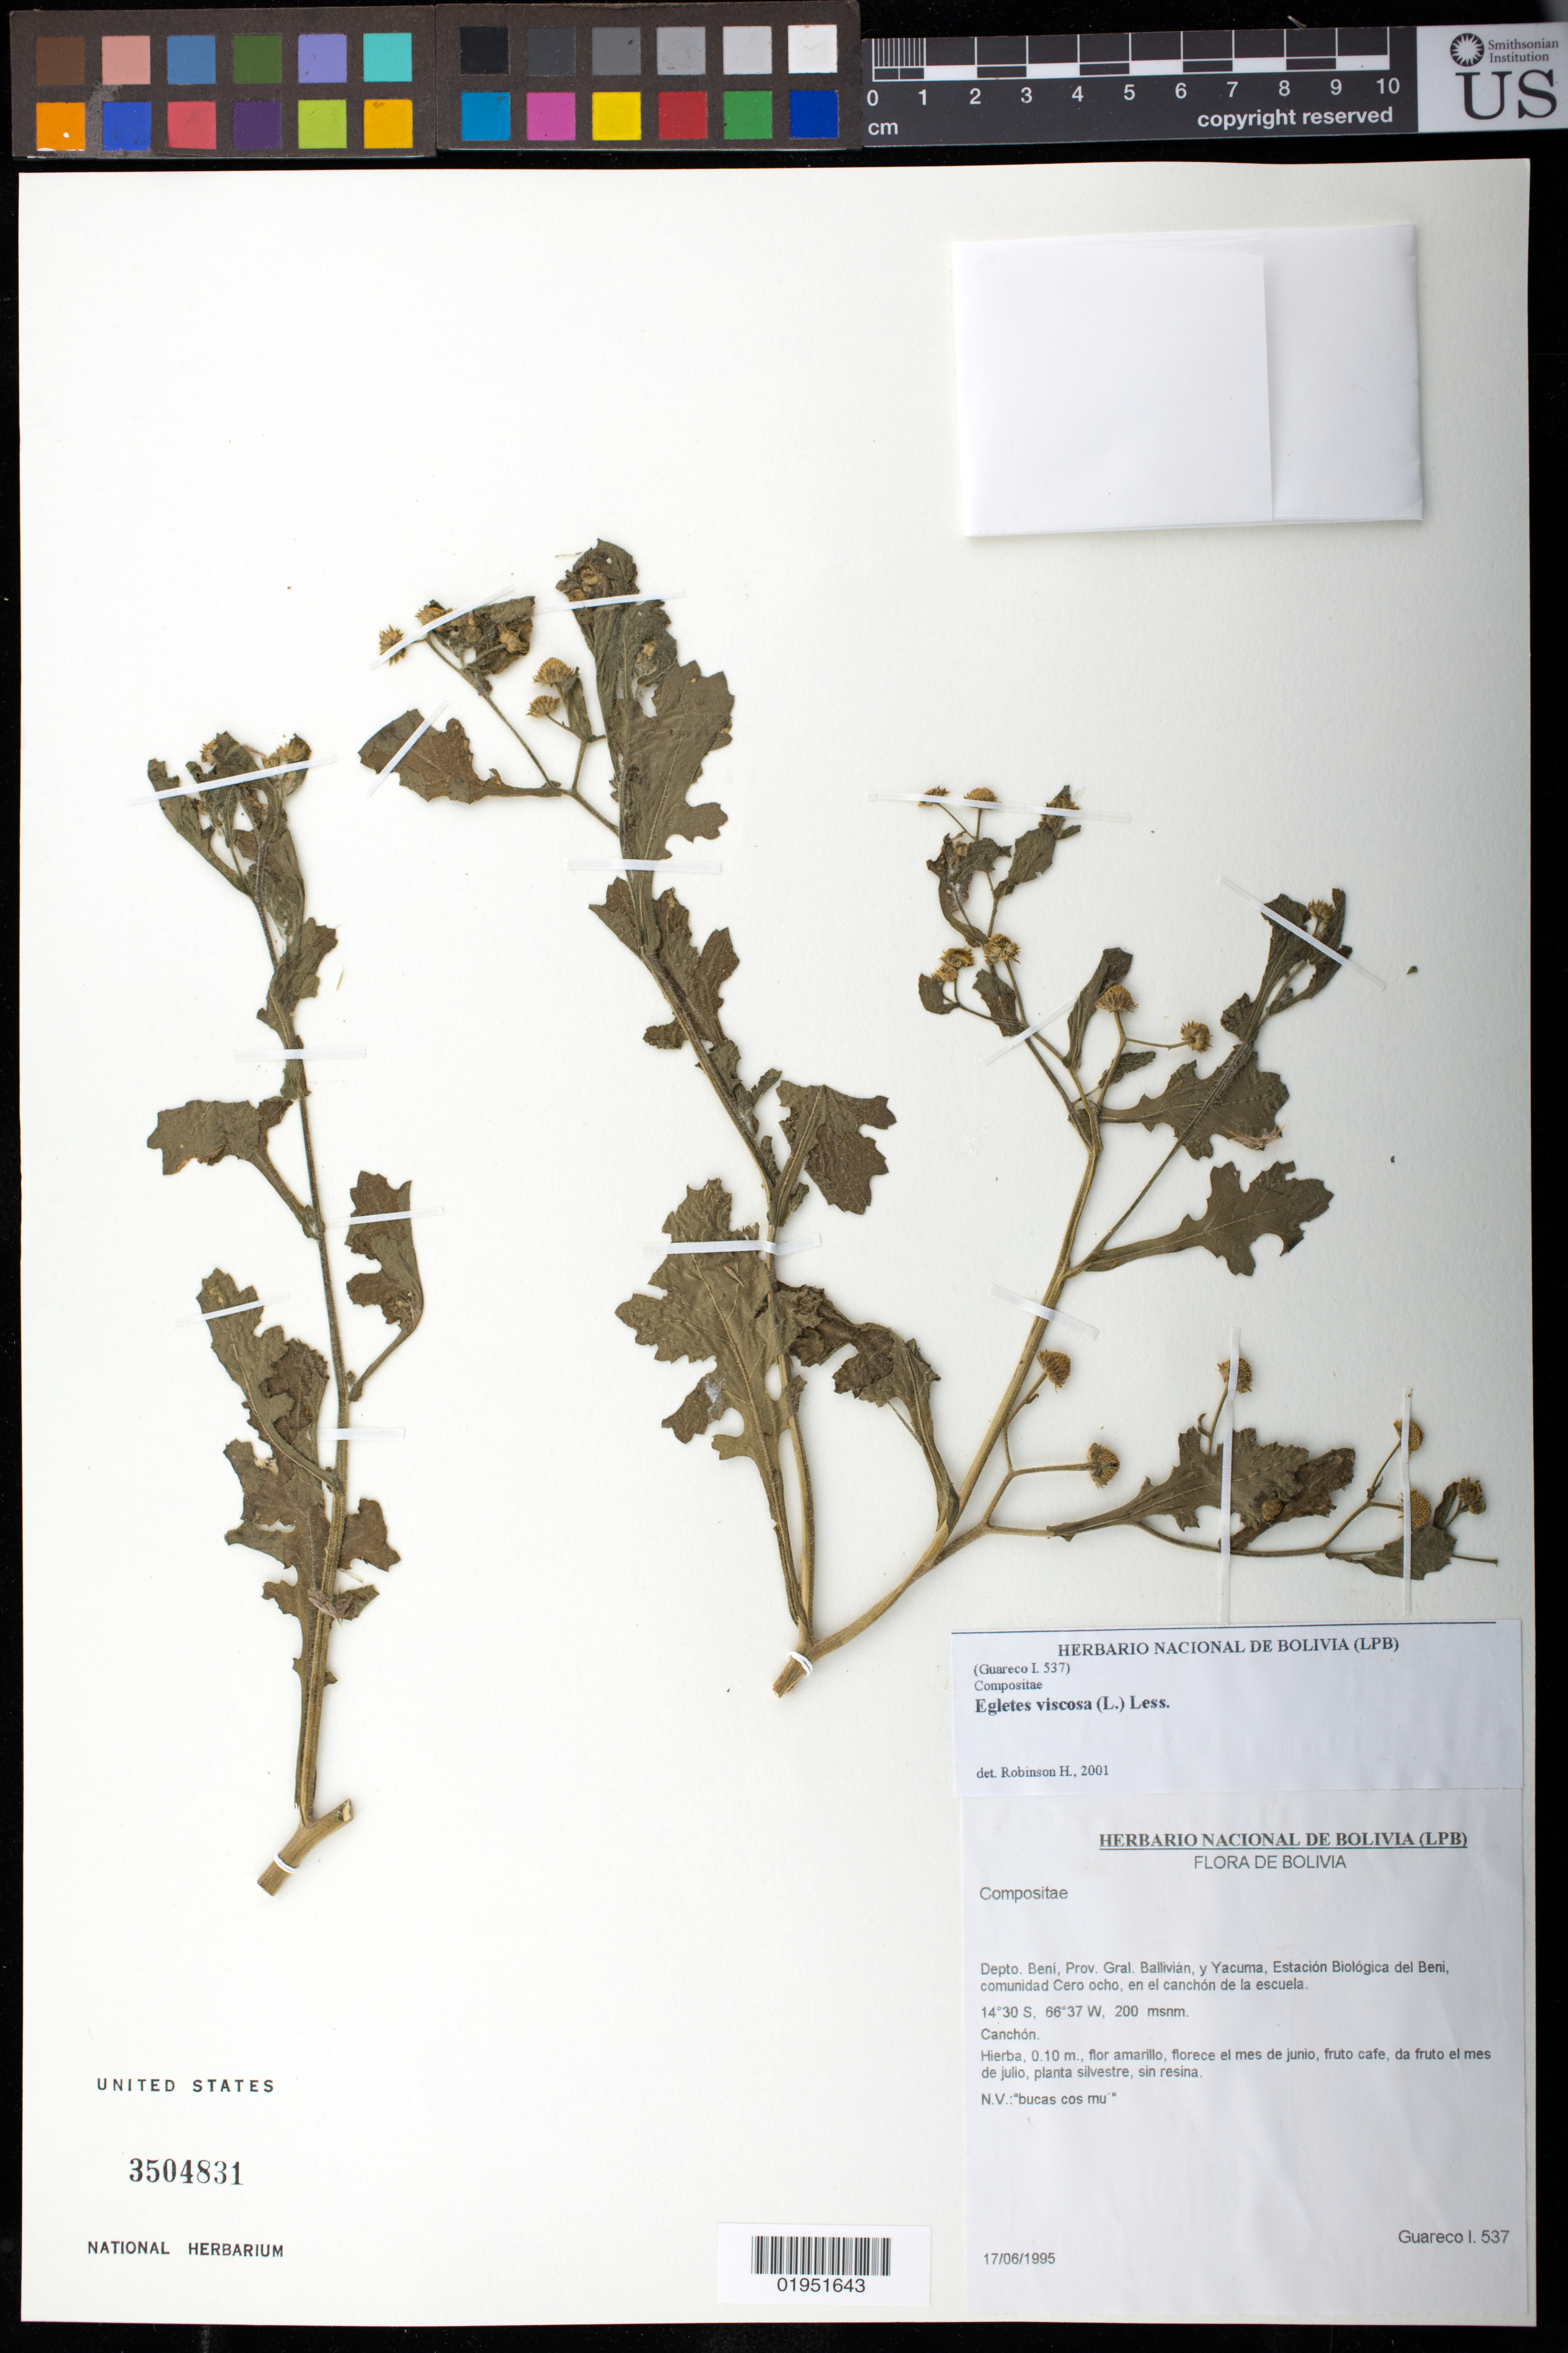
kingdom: Plantae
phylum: Tracheophyta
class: Magnoliopsida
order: Asterales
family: Asteraceae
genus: Egletes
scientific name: Egletes viscosa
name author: (L.) Less.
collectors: I. Guareco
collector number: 537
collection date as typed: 17 Jun 1995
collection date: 1995-06-17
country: Bolivia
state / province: Beni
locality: Prov. Gral. Ballivián, y Yacuma, Estación Biológica del Beni, comunidad estancia Esperanza.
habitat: Canchon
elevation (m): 200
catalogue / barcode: US 3504831